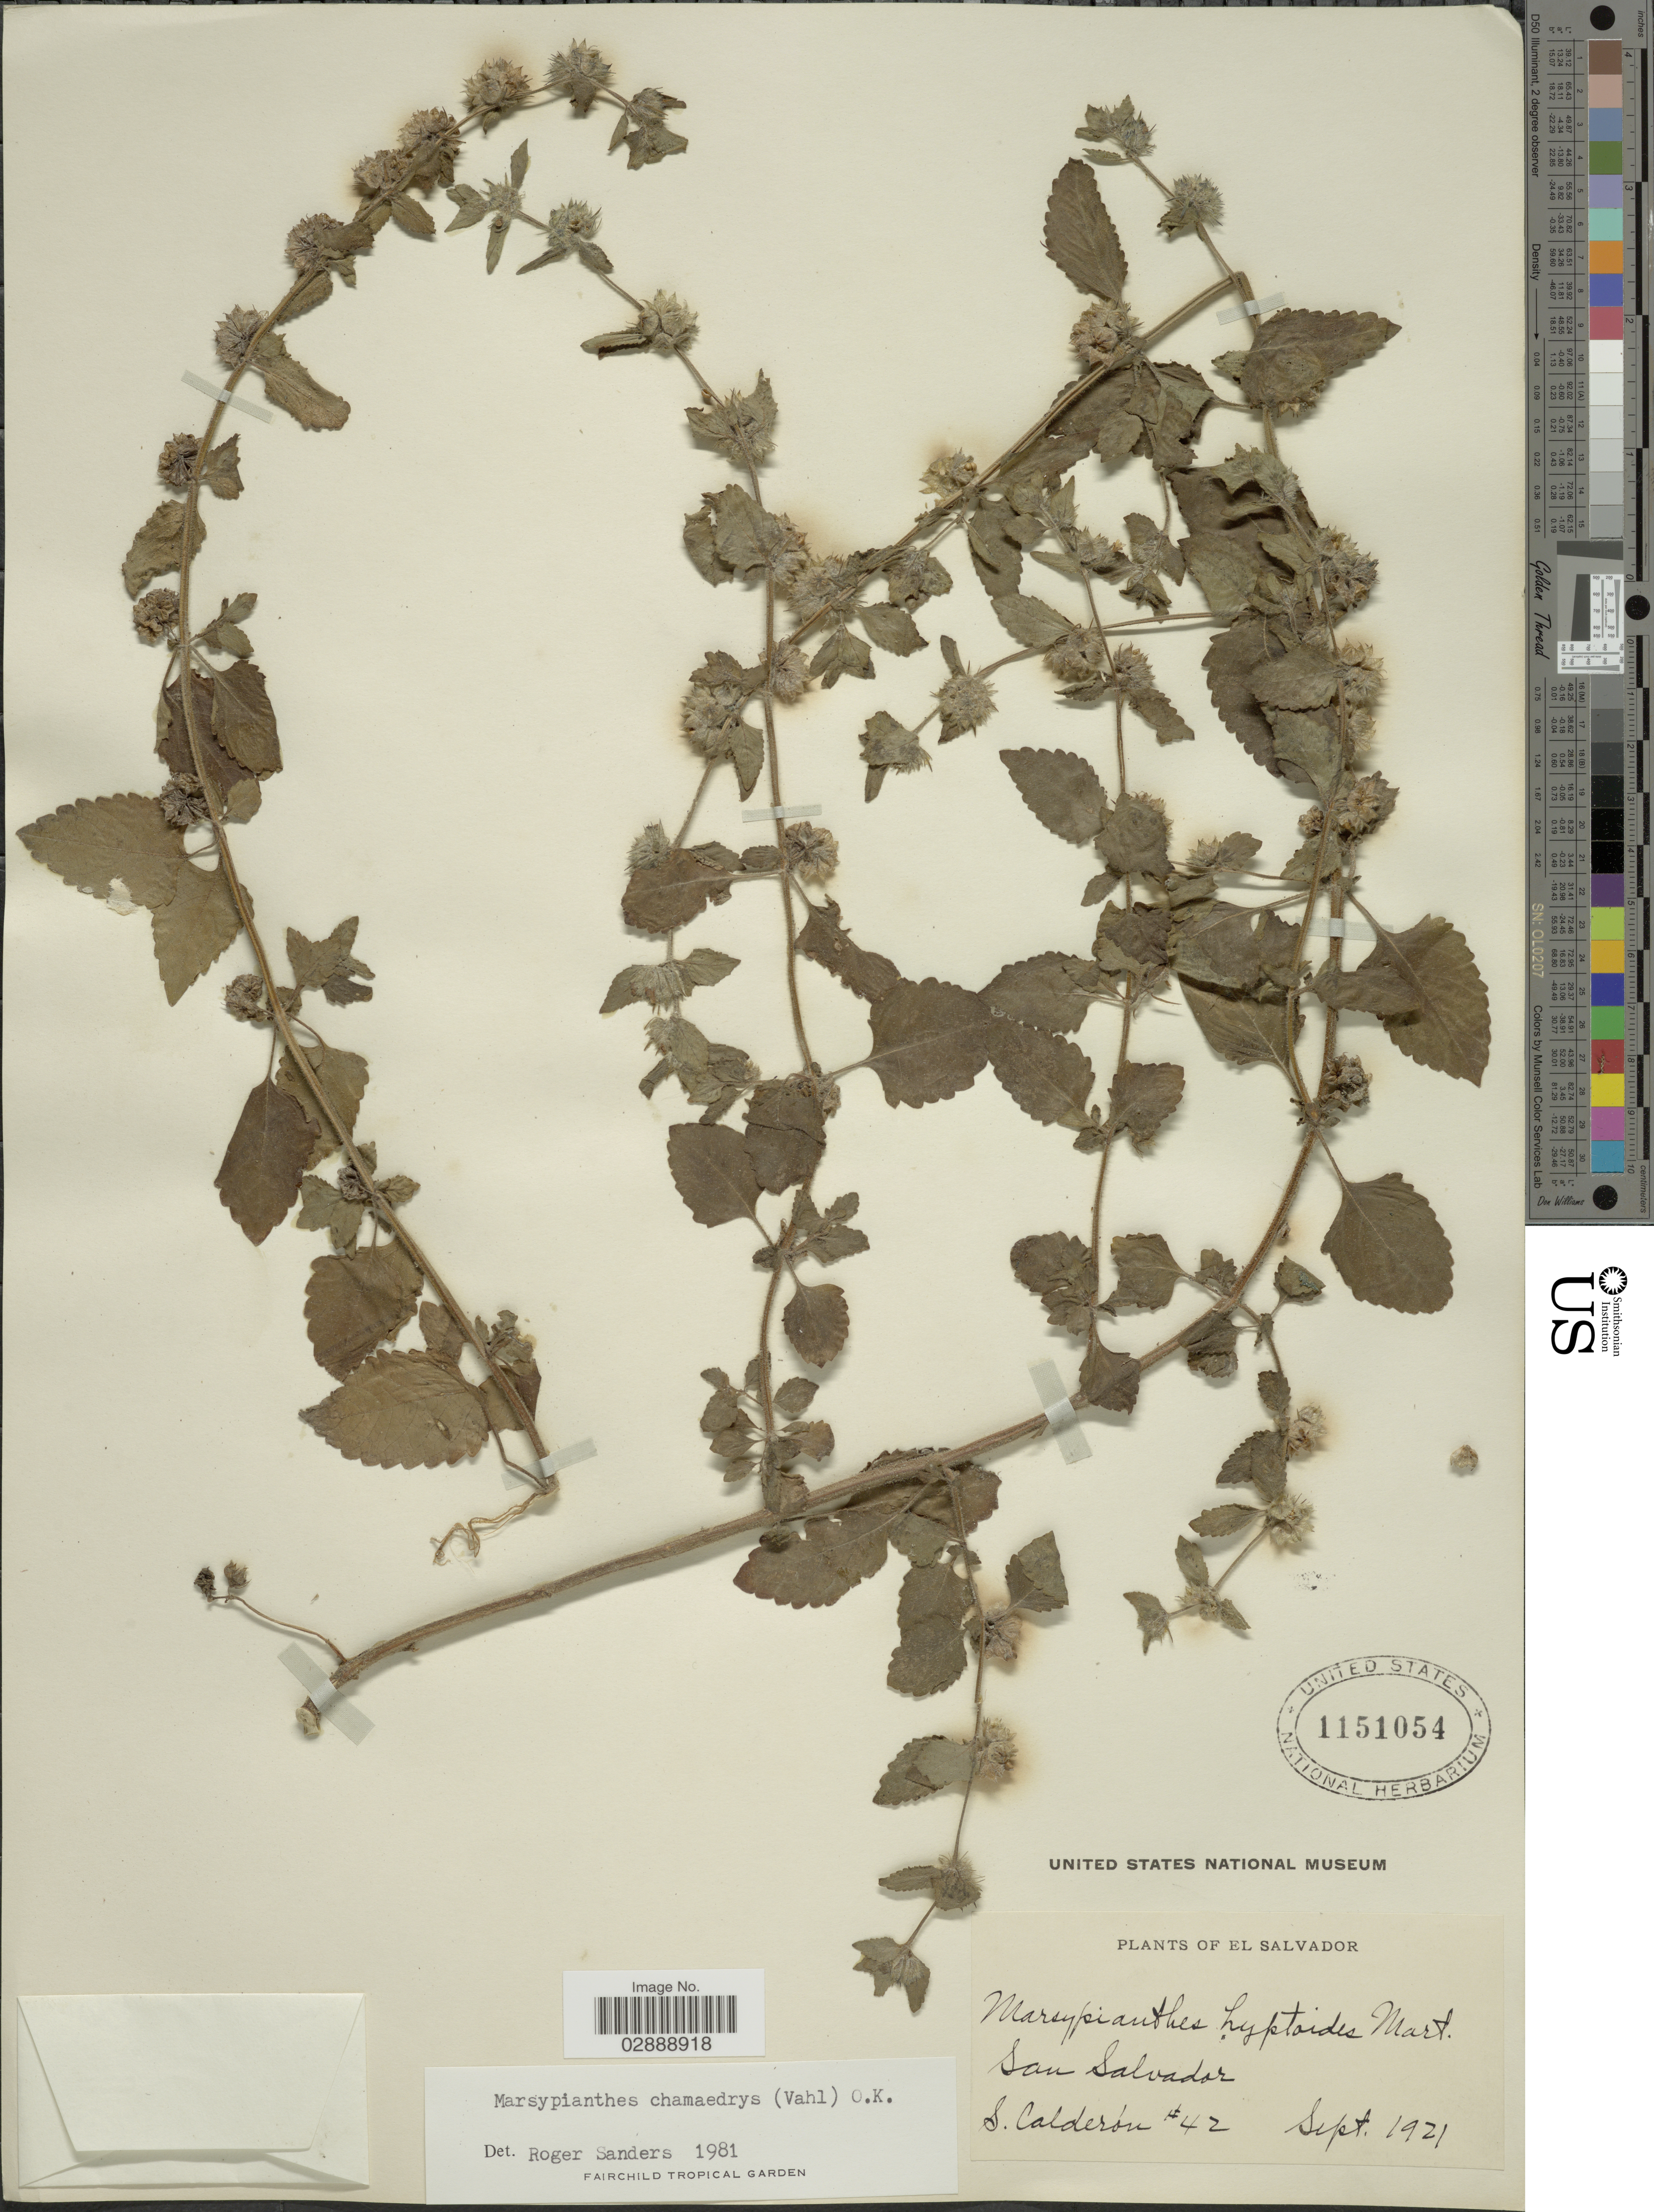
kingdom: Plantae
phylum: Tracheophyta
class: Magnoliopsida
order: Lamiales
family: Lamiaceae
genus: Marsypianthes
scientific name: Marsypianthes chamaedrys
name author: (Vahl) Kuntze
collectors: S. Calderón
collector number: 42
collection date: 1921-09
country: El Salvador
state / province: San Salvador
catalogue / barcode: US 1151054